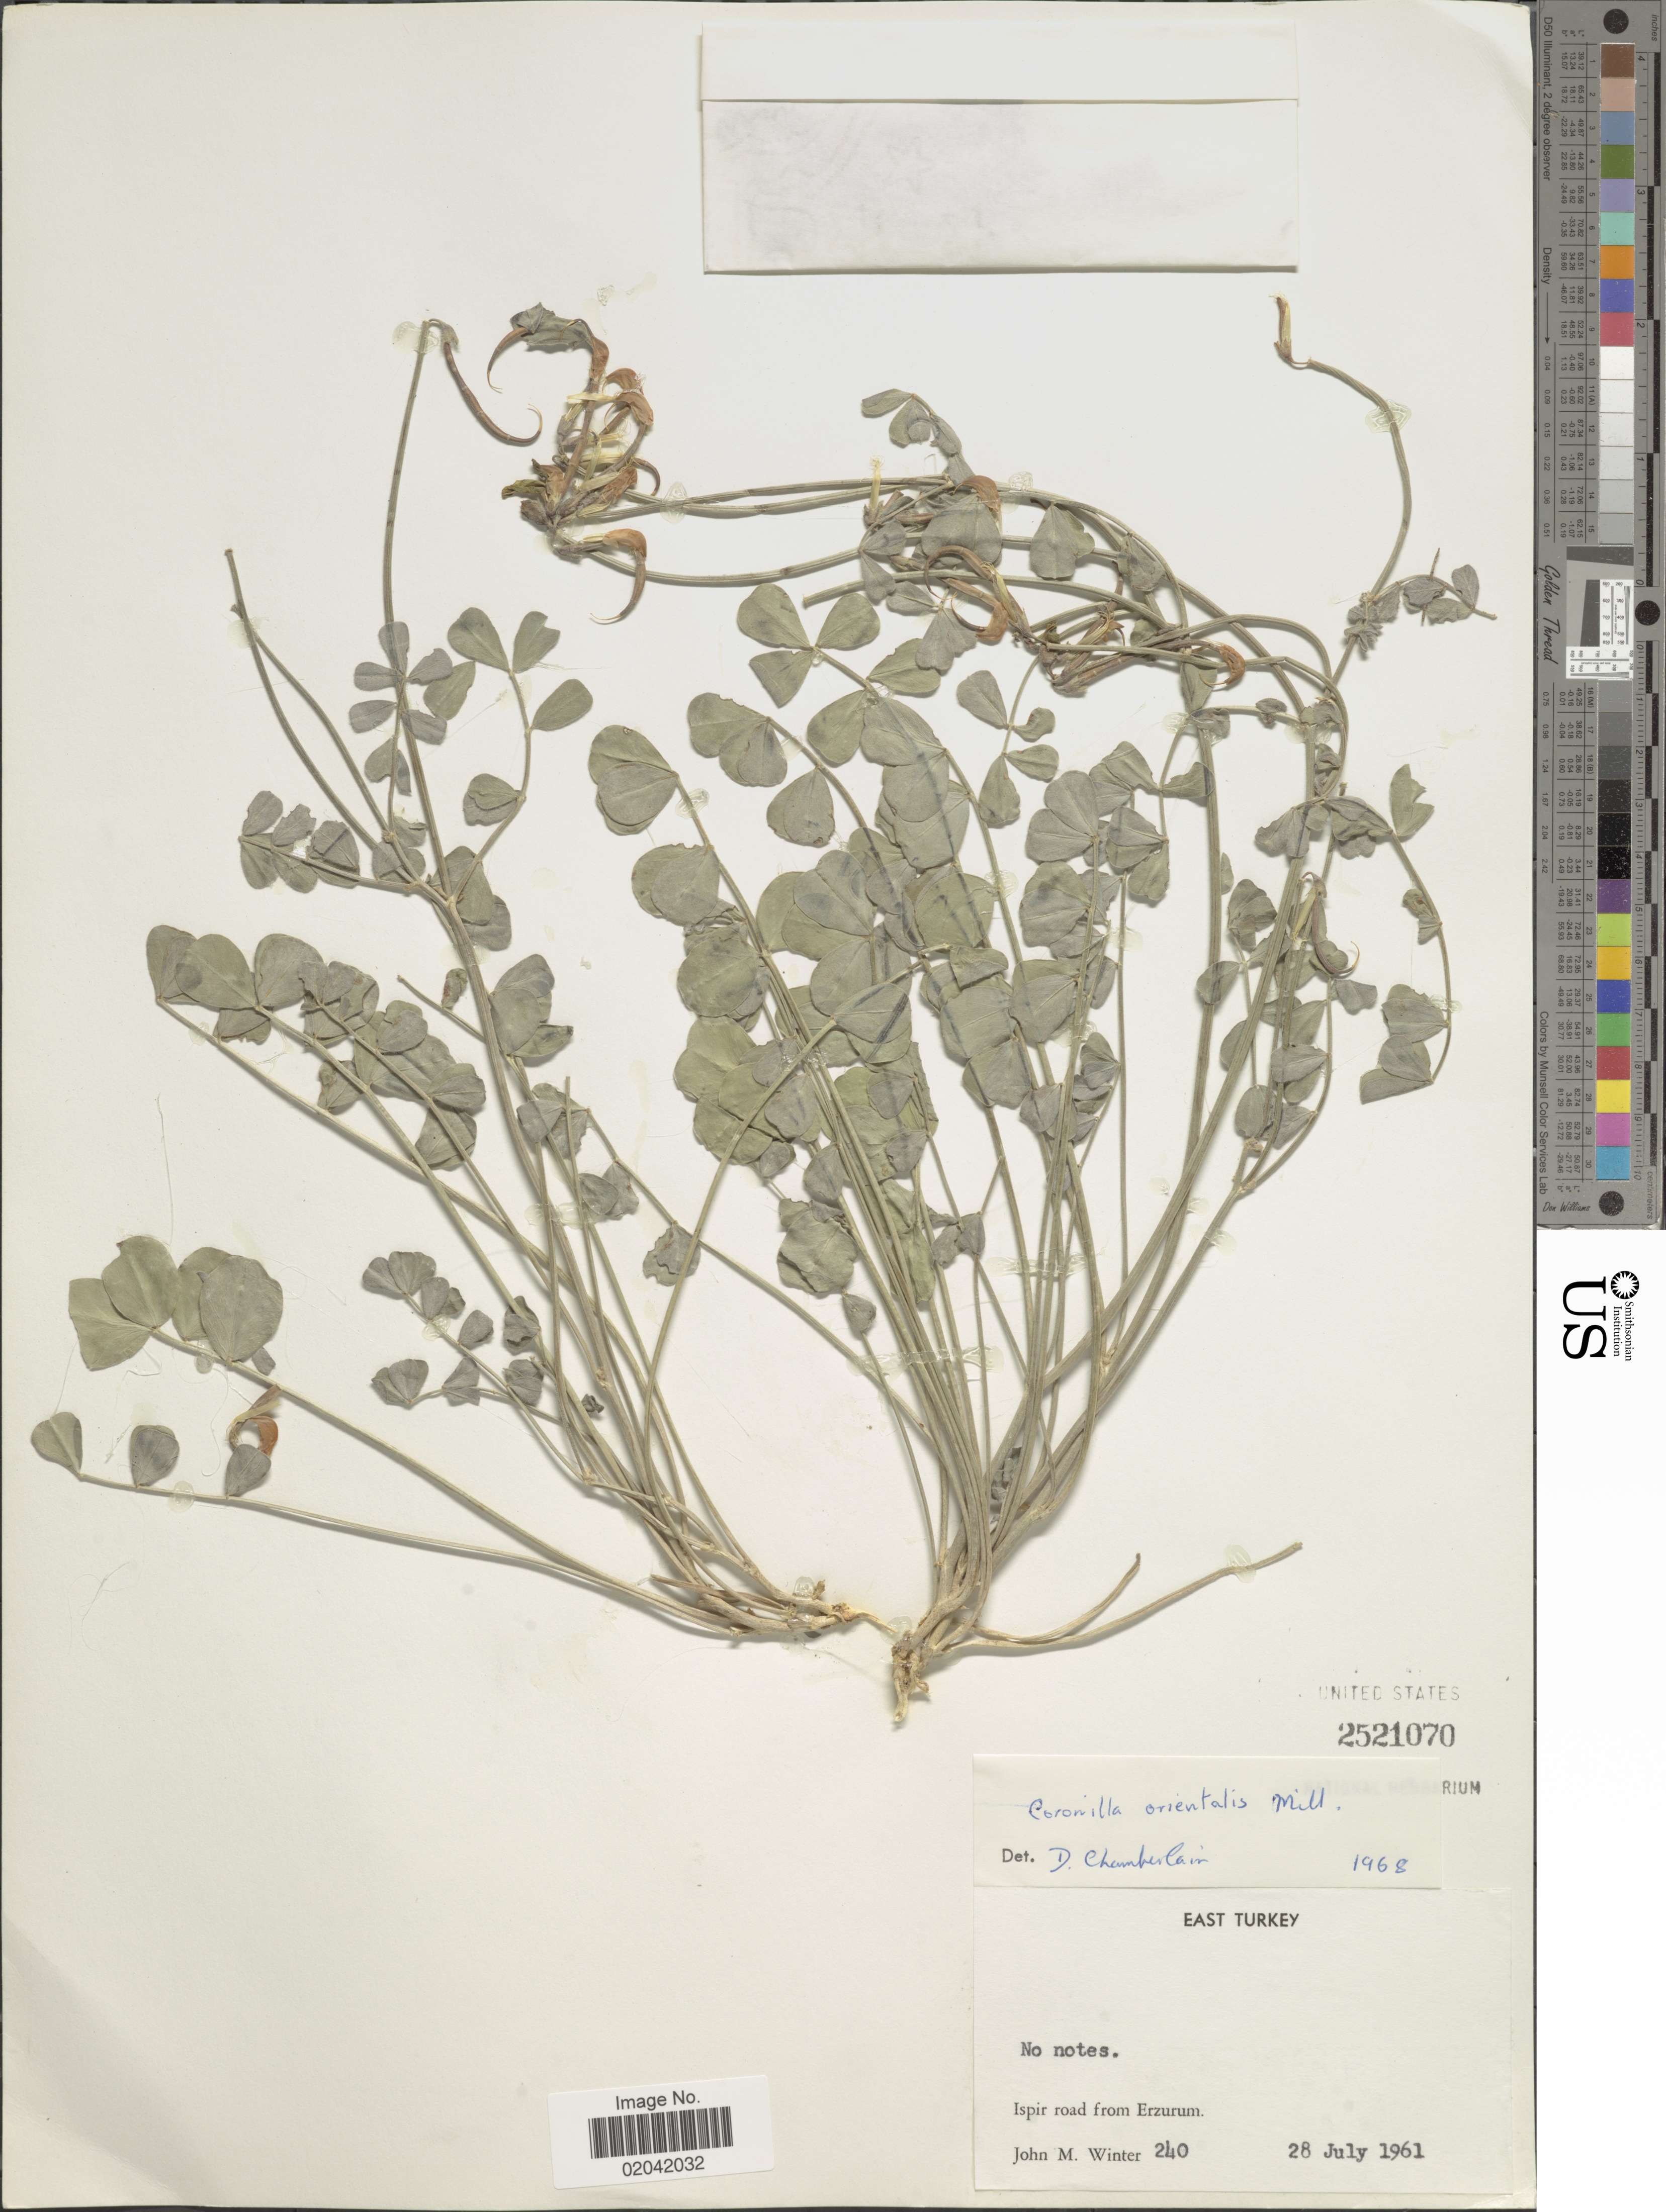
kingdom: Plantae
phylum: Tracheophyta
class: Magnoliopsida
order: Fabales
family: Fabaceae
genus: Coronilla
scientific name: Coronilla orientalis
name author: Mill.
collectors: J. M. Winter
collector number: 240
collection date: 1961-07-28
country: Turkey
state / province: Erzurum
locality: East Turkey, Ispir road from Erzurum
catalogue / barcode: US 2521070